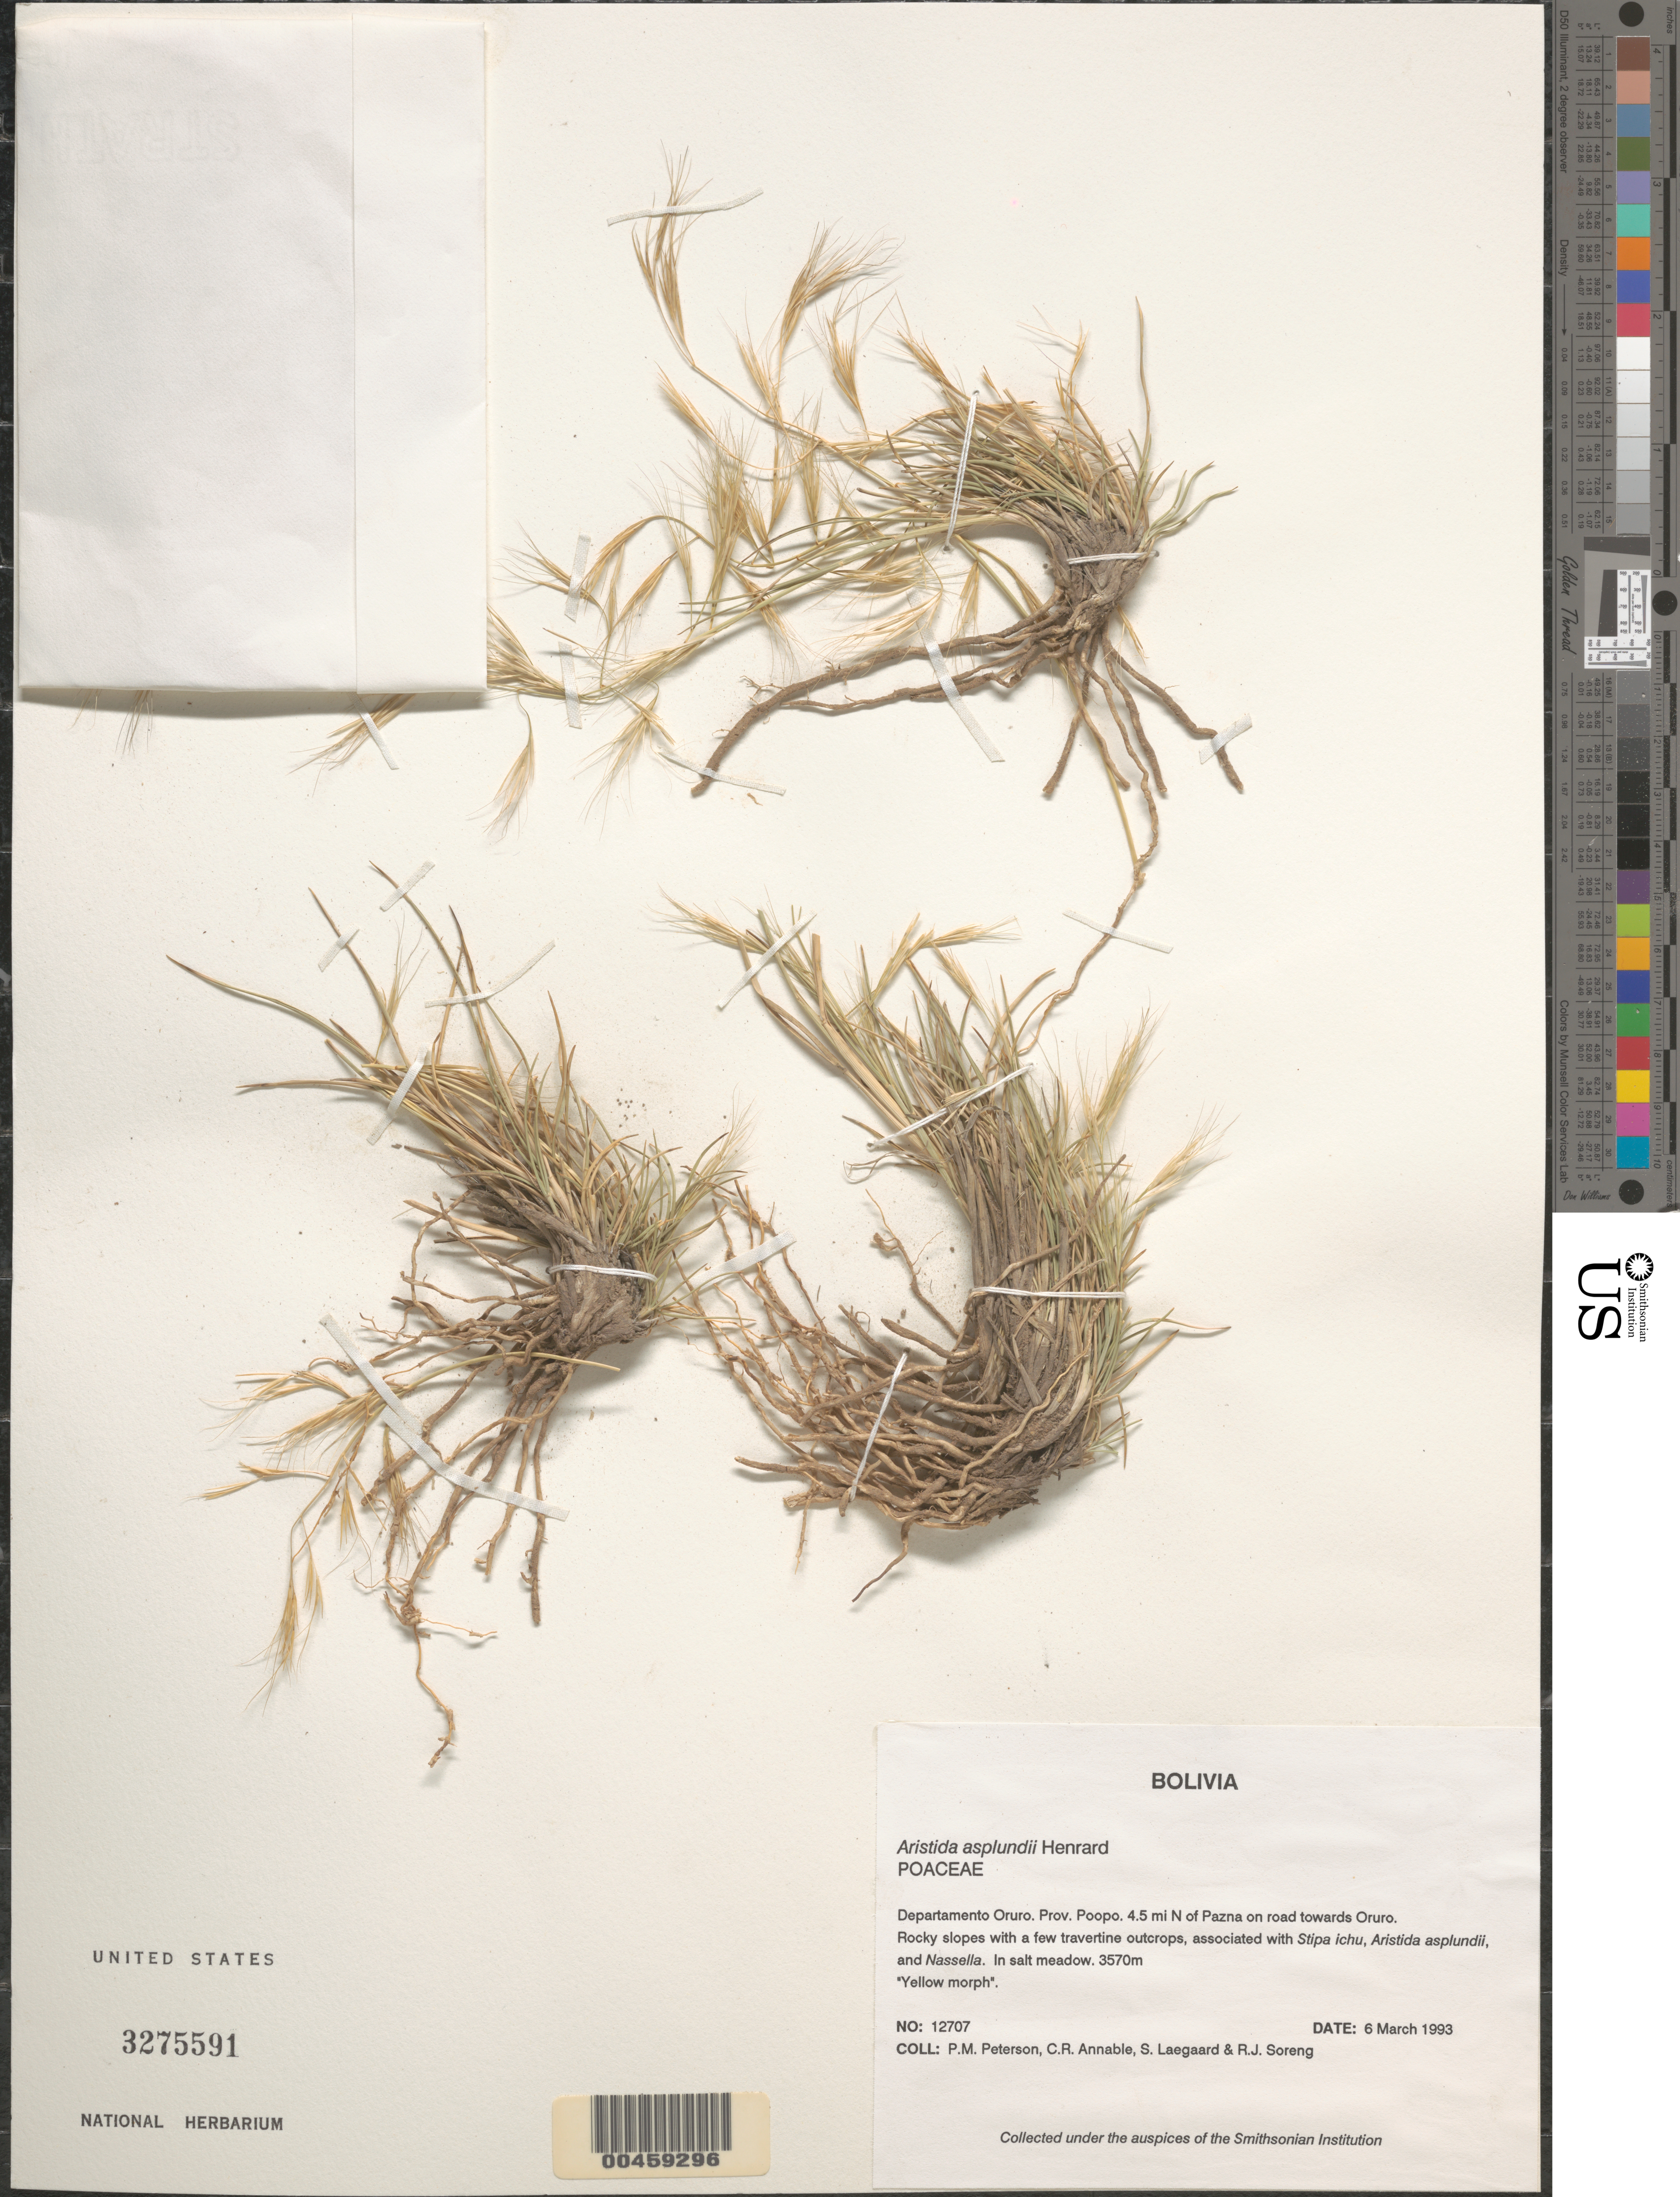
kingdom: Plantae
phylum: Tracheophyta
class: Liliopsida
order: Poales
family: Poaceae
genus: Aristida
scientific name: Aristida asplundii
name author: Henr.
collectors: P. M. Peterson, C. R. Annable, S. Lægaard & R. J. Soreng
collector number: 12707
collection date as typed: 06 Mar 1993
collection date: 1993-03-06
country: Bolivia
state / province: Oruro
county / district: Poopó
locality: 4.5 mi N of Pazna on road towards Oruro.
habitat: Rocky slopes with a few travertine outcrops, associated with Stipa ichu, Aristida asplundii, and Nassella. In salt mea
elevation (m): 3570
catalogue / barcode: US 3275591